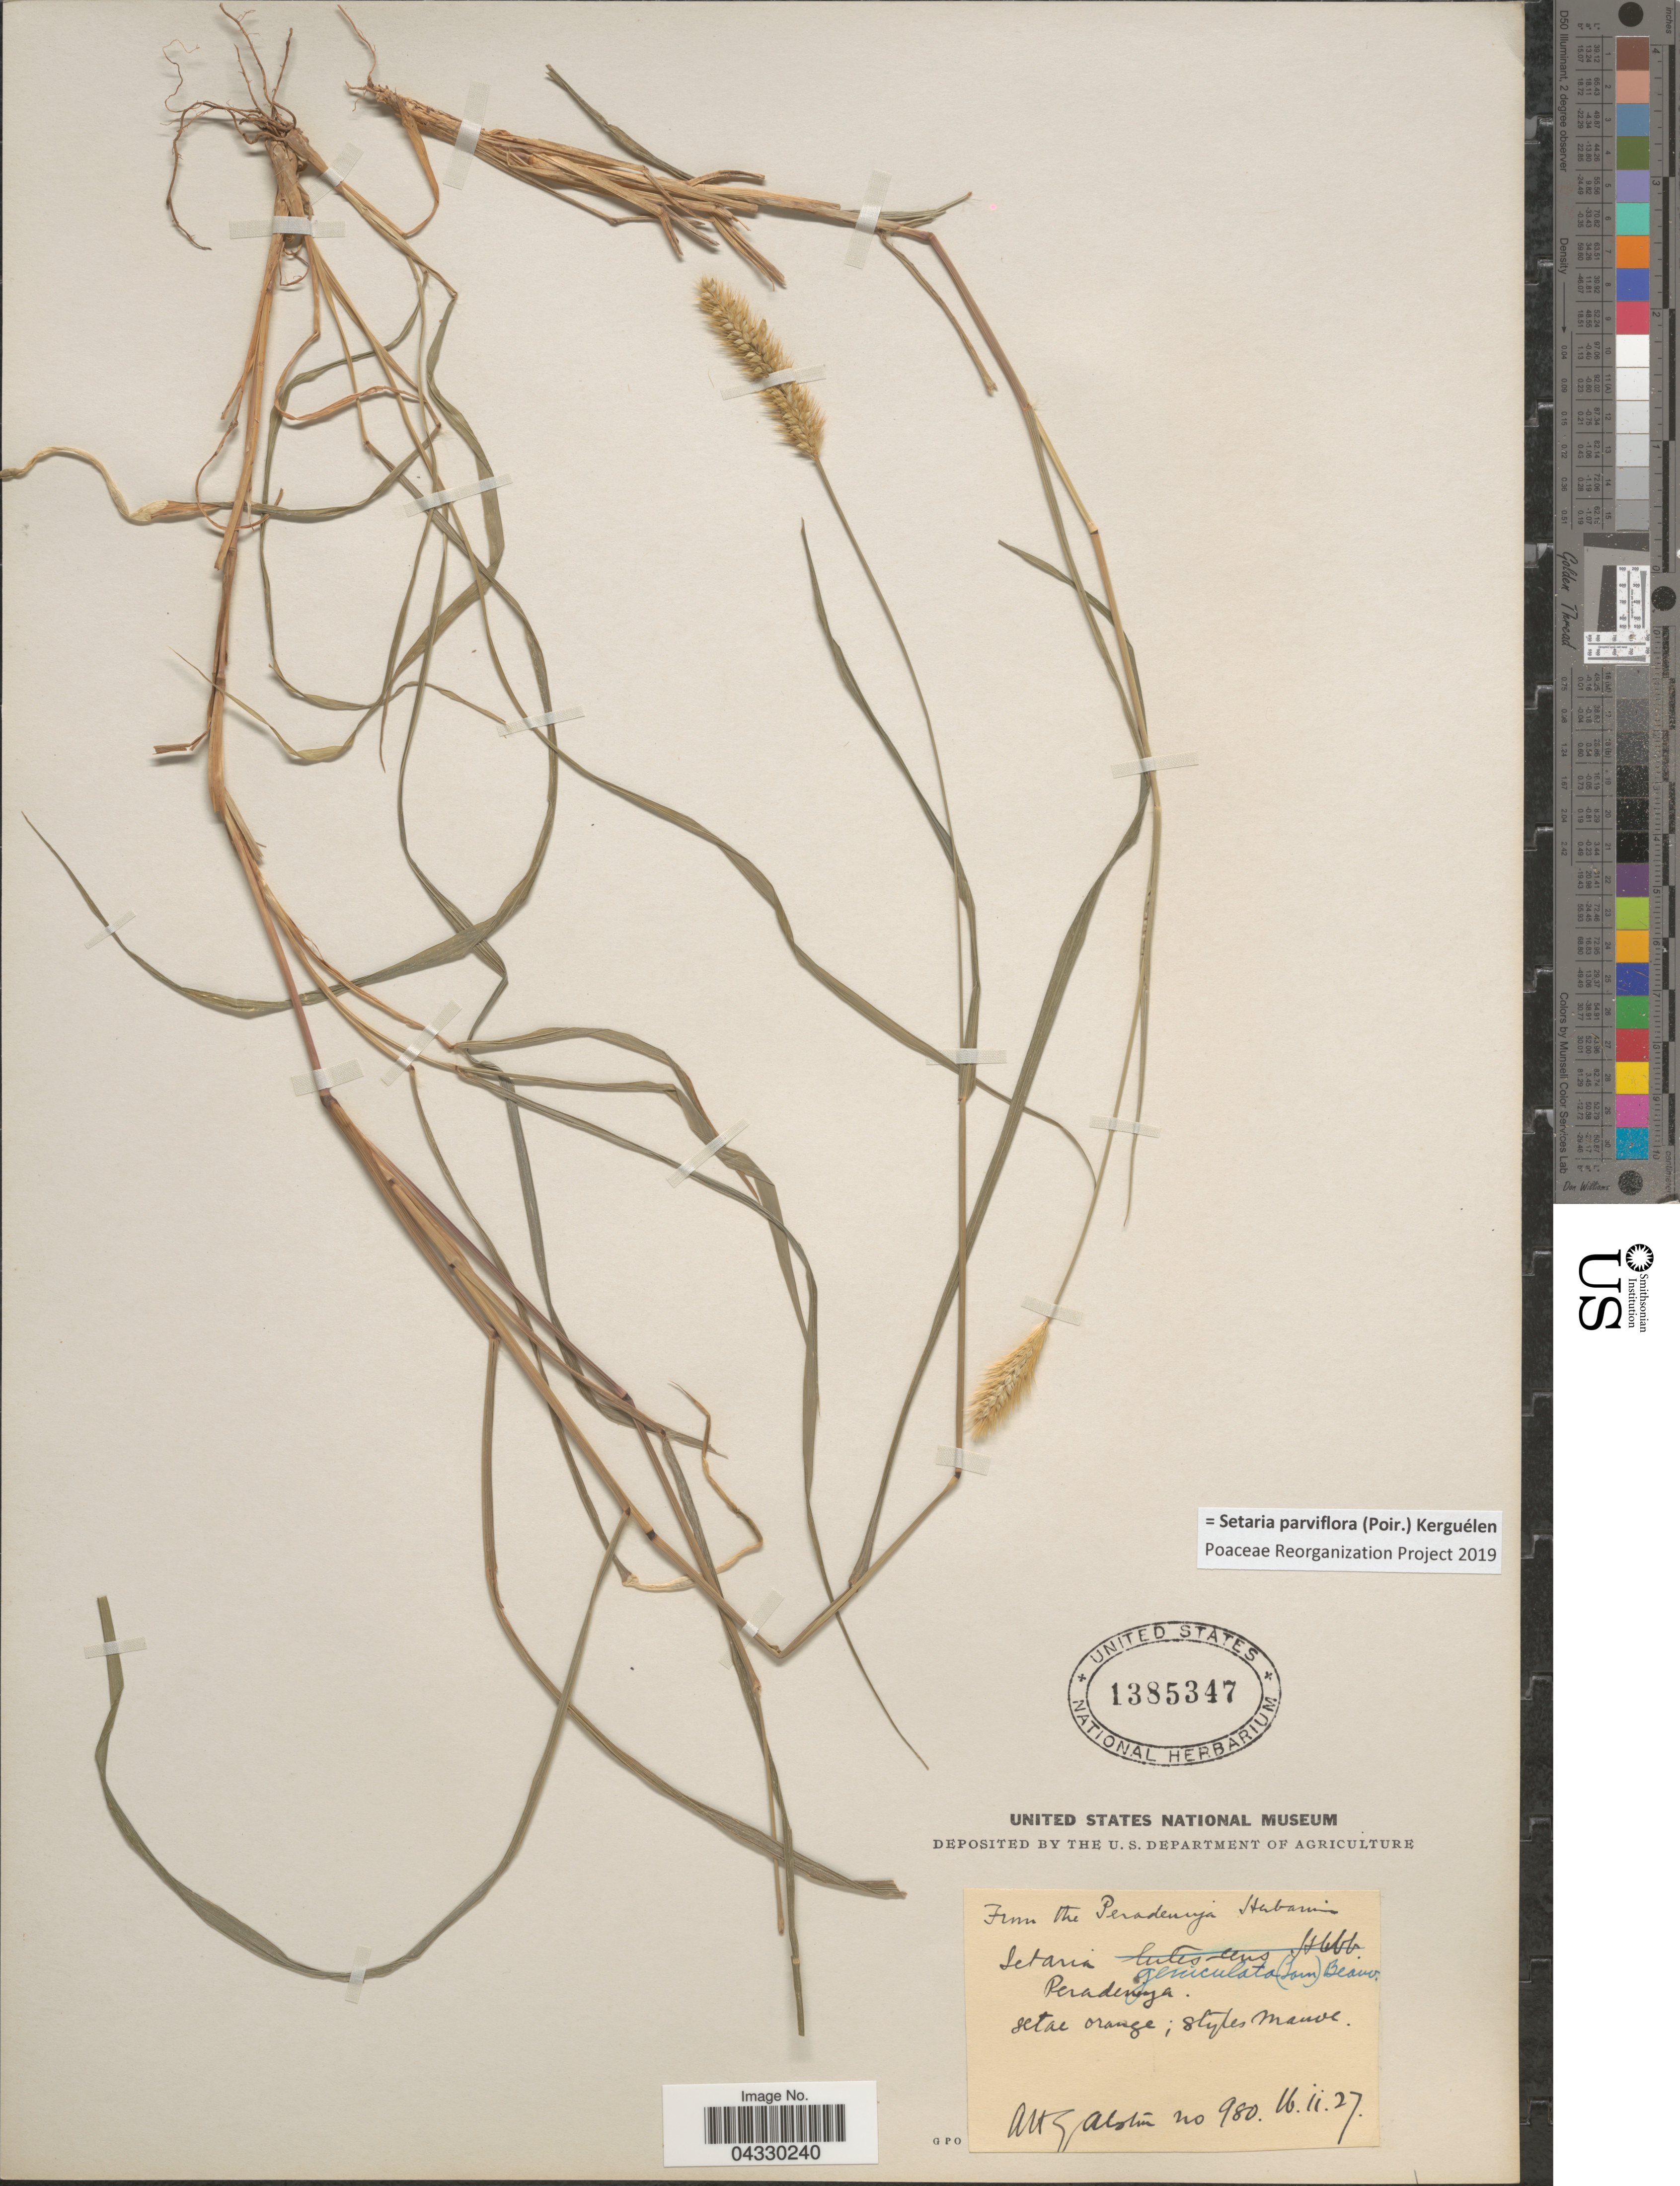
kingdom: Plantae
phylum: Tracheophyta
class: Liliopsida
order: Poales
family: Poaceae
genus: Setaria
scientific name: Setaria parviflora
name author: (Poir.) Kerguélen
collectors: A. H. Alston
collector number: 980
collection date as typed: Transcribed d/m/y: 16/11/27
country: Sri Lanka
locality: Peradeniya.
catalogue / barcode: US 1385347